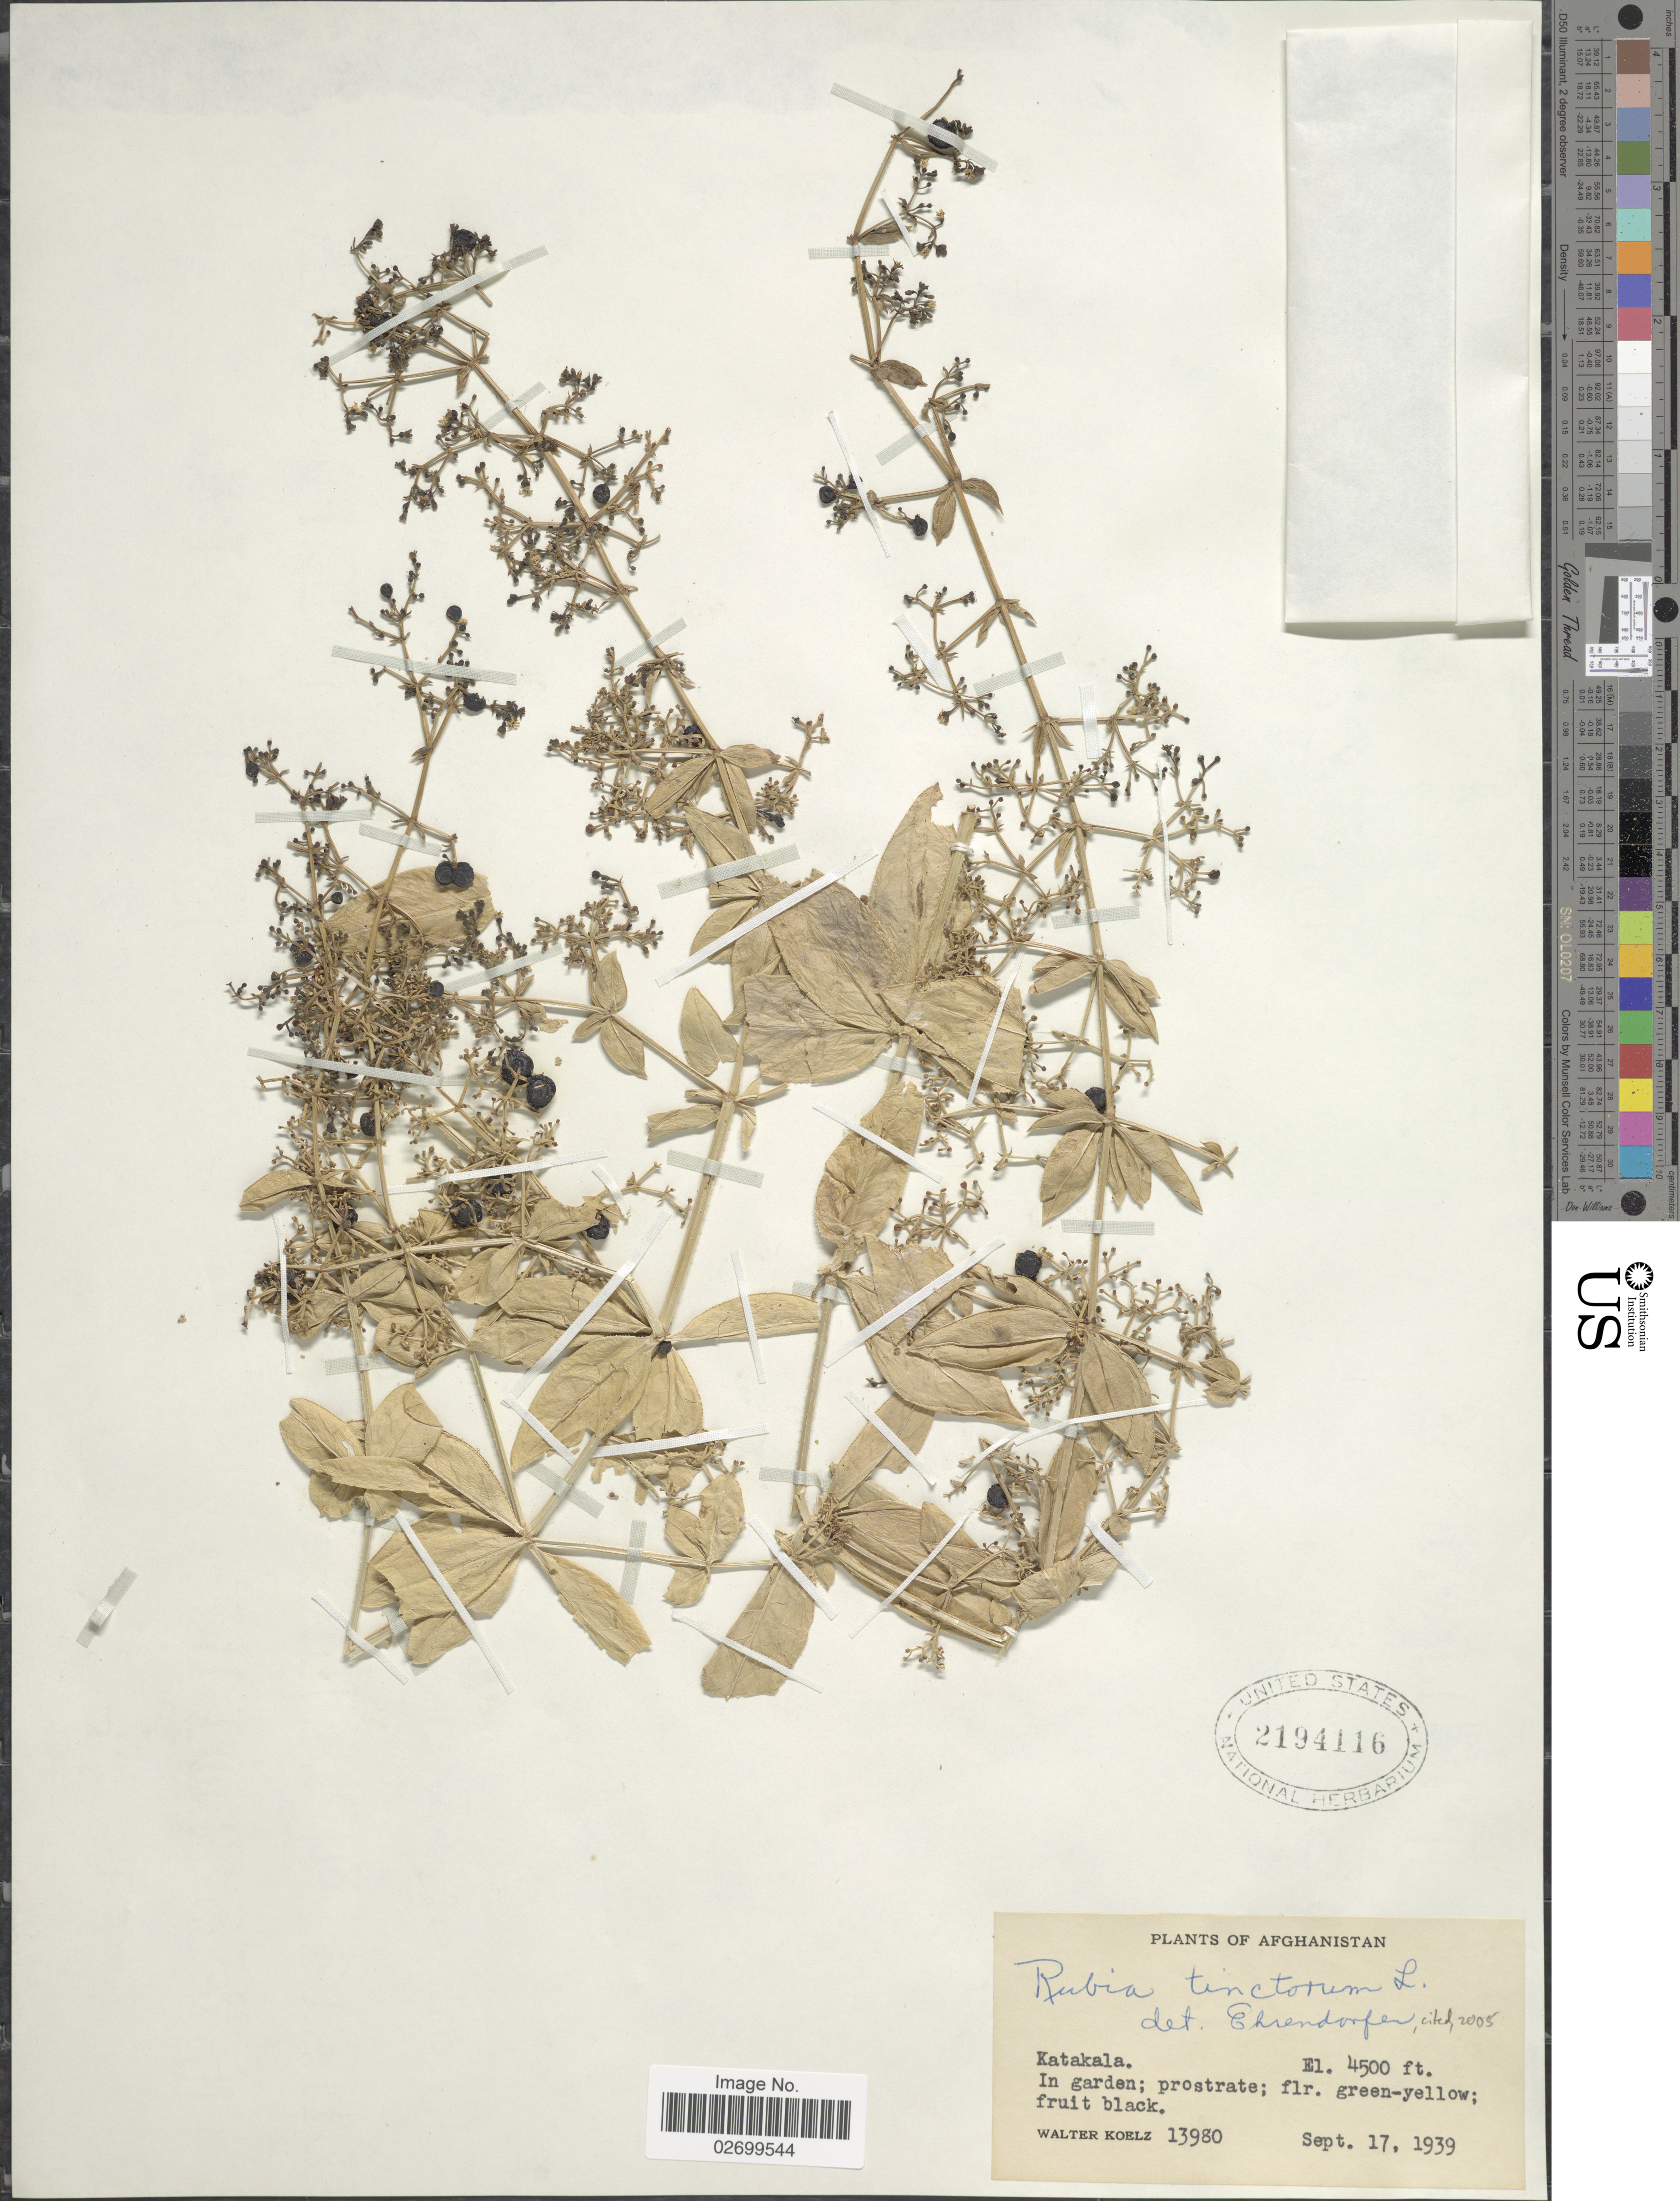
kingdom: Plantae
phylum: Tracheophyta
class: Magnoliopsida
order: Gentianales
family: Rubiaceae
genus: Rubia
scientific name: Rubia tinctorum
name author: L.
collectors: W. N. Koelz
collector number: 13980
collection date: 1939-09-17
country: Afghanistan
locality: Katakala, in garden.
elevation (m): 1372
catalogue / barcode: US 2194116